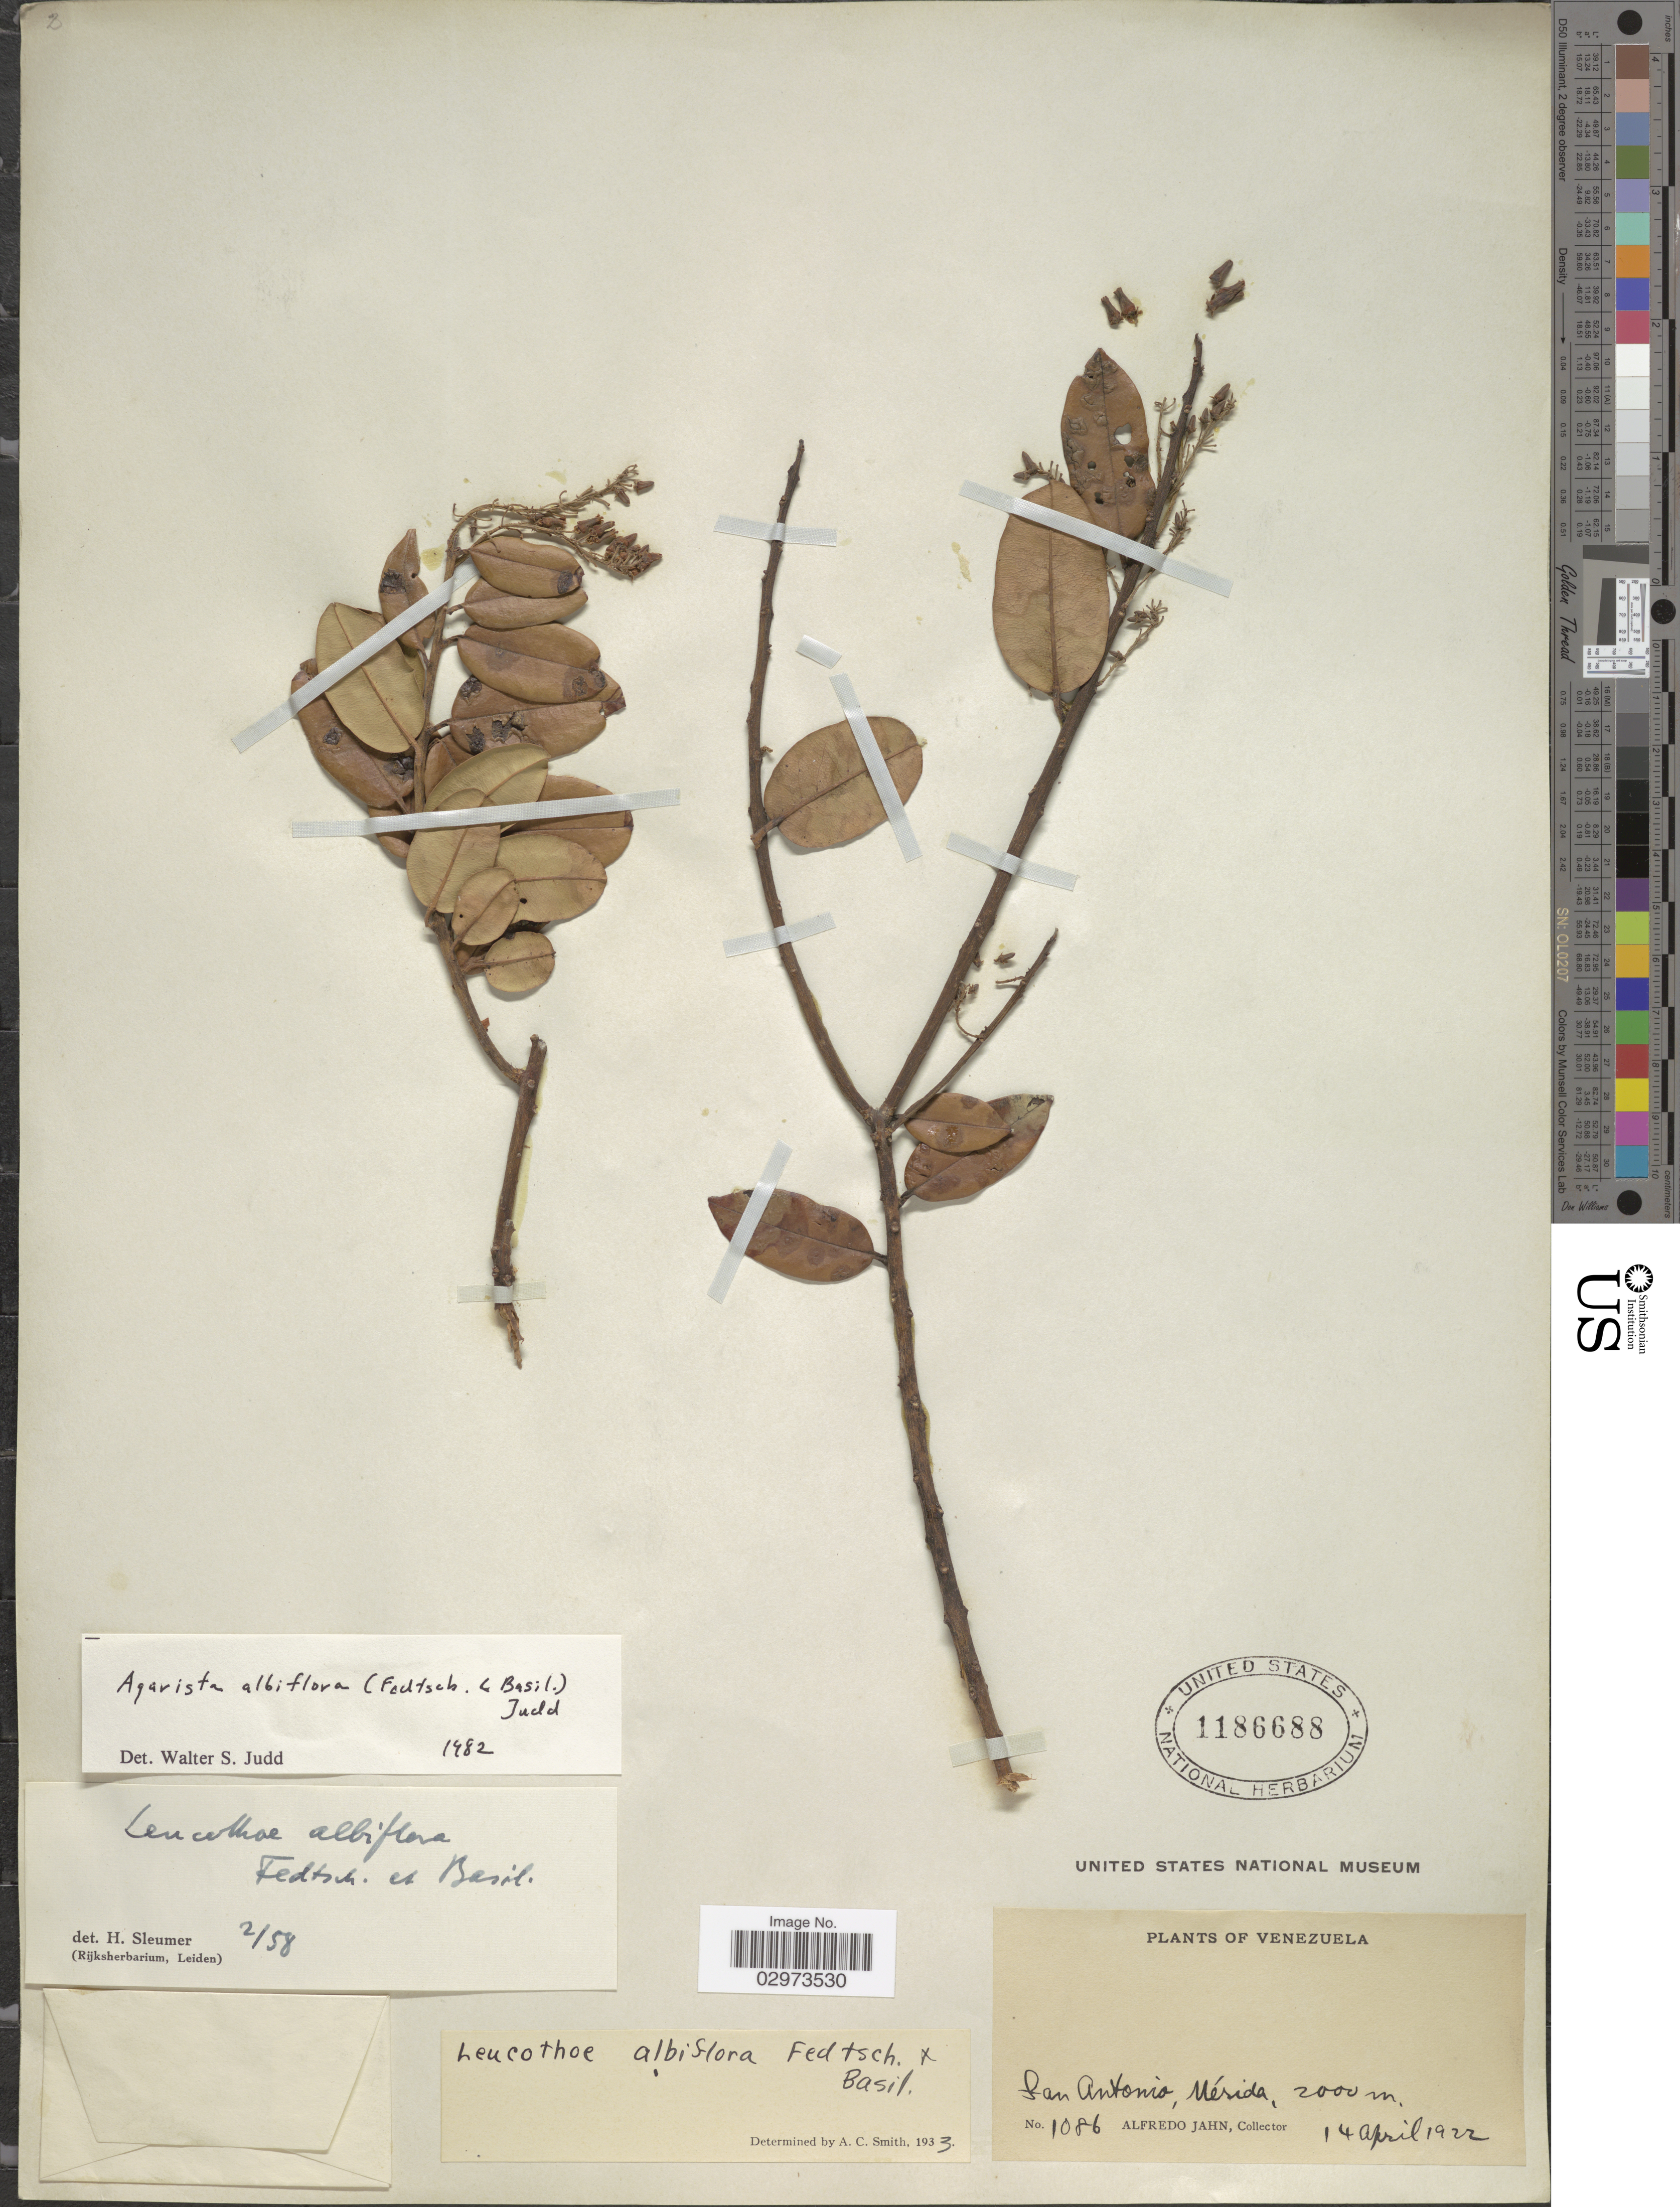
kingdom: Plantae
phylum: Tracheophyta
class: Magnoliopsida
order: Ericales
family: Ericaceae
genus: Leucothoe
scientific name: Leucothoë albiflora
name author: B. Fedtsch. & Basil.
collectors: A. Jahn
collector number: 1086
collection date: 1922-04-14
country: Venezuela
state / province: Mérida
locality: San Antonio.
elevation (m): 2000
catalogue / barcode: US 1186688